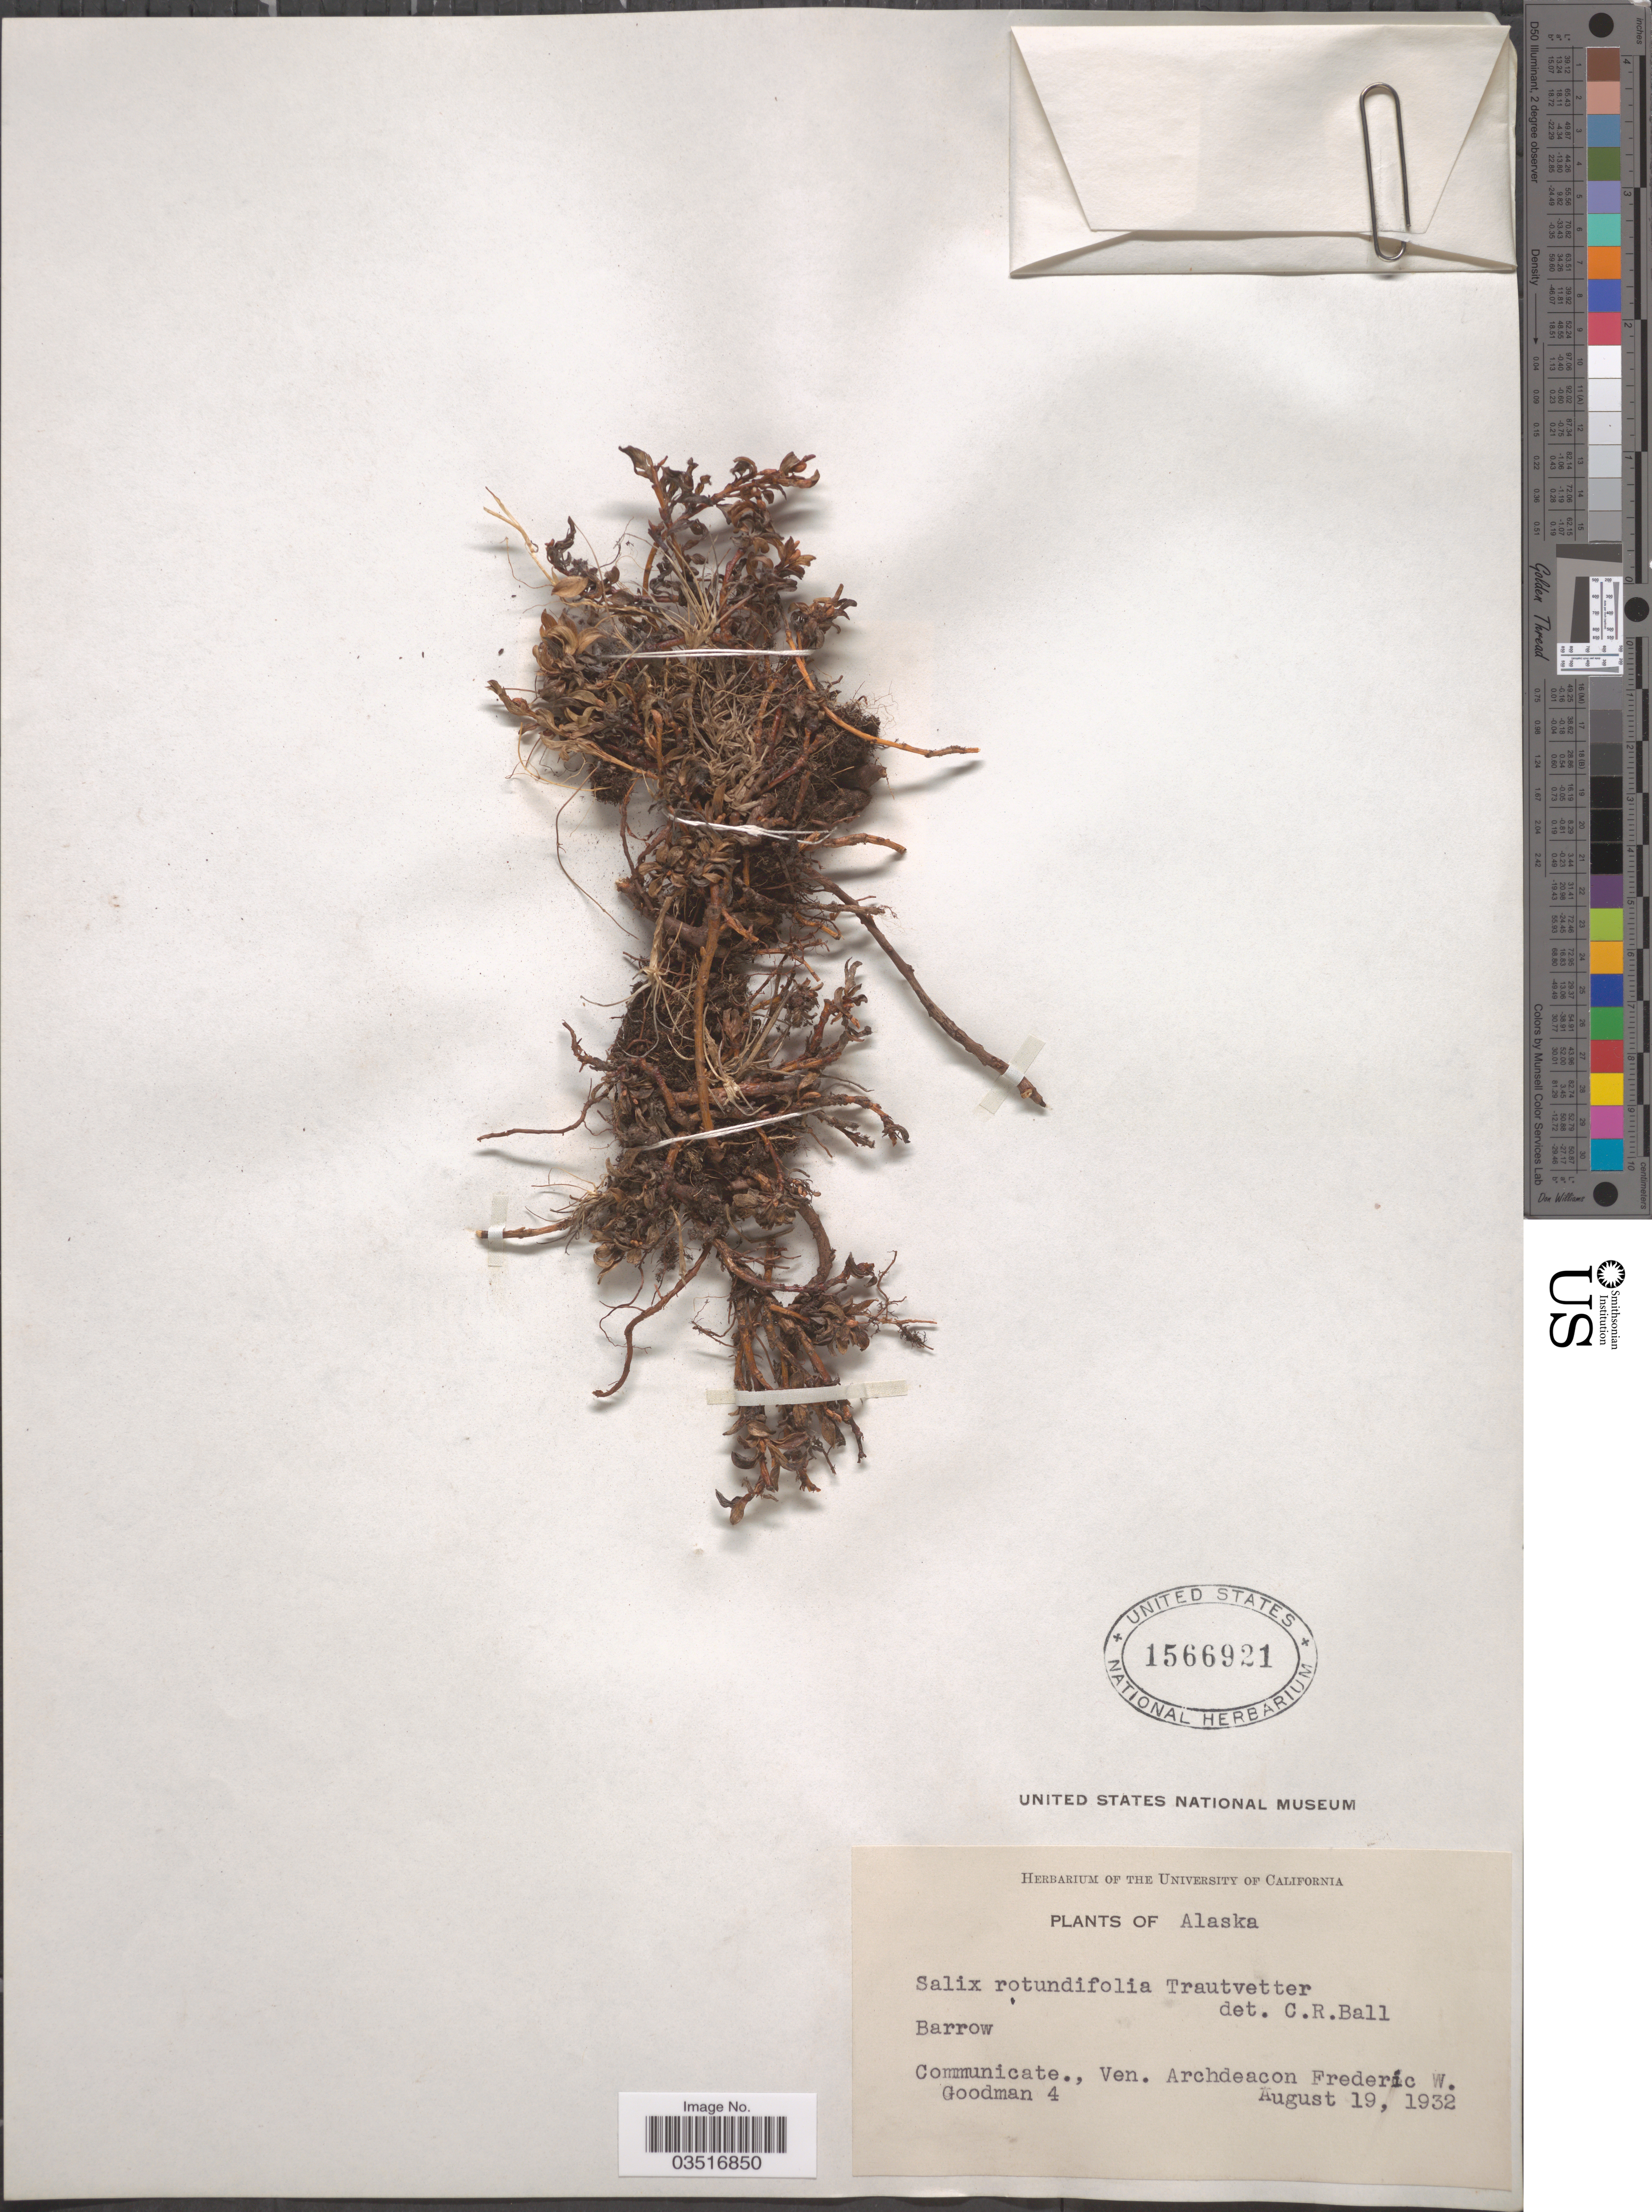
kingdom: Plantae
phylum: Tracheophyta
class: Magnoliopsida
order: Malpighiales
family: Salicaceae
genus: Salix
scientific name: Salix rotundifolia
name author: Trautv.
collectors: Goodman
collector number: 4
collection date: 1932-08-19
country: United States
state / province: Alaska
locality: Barrow.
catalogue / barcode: US 1566921